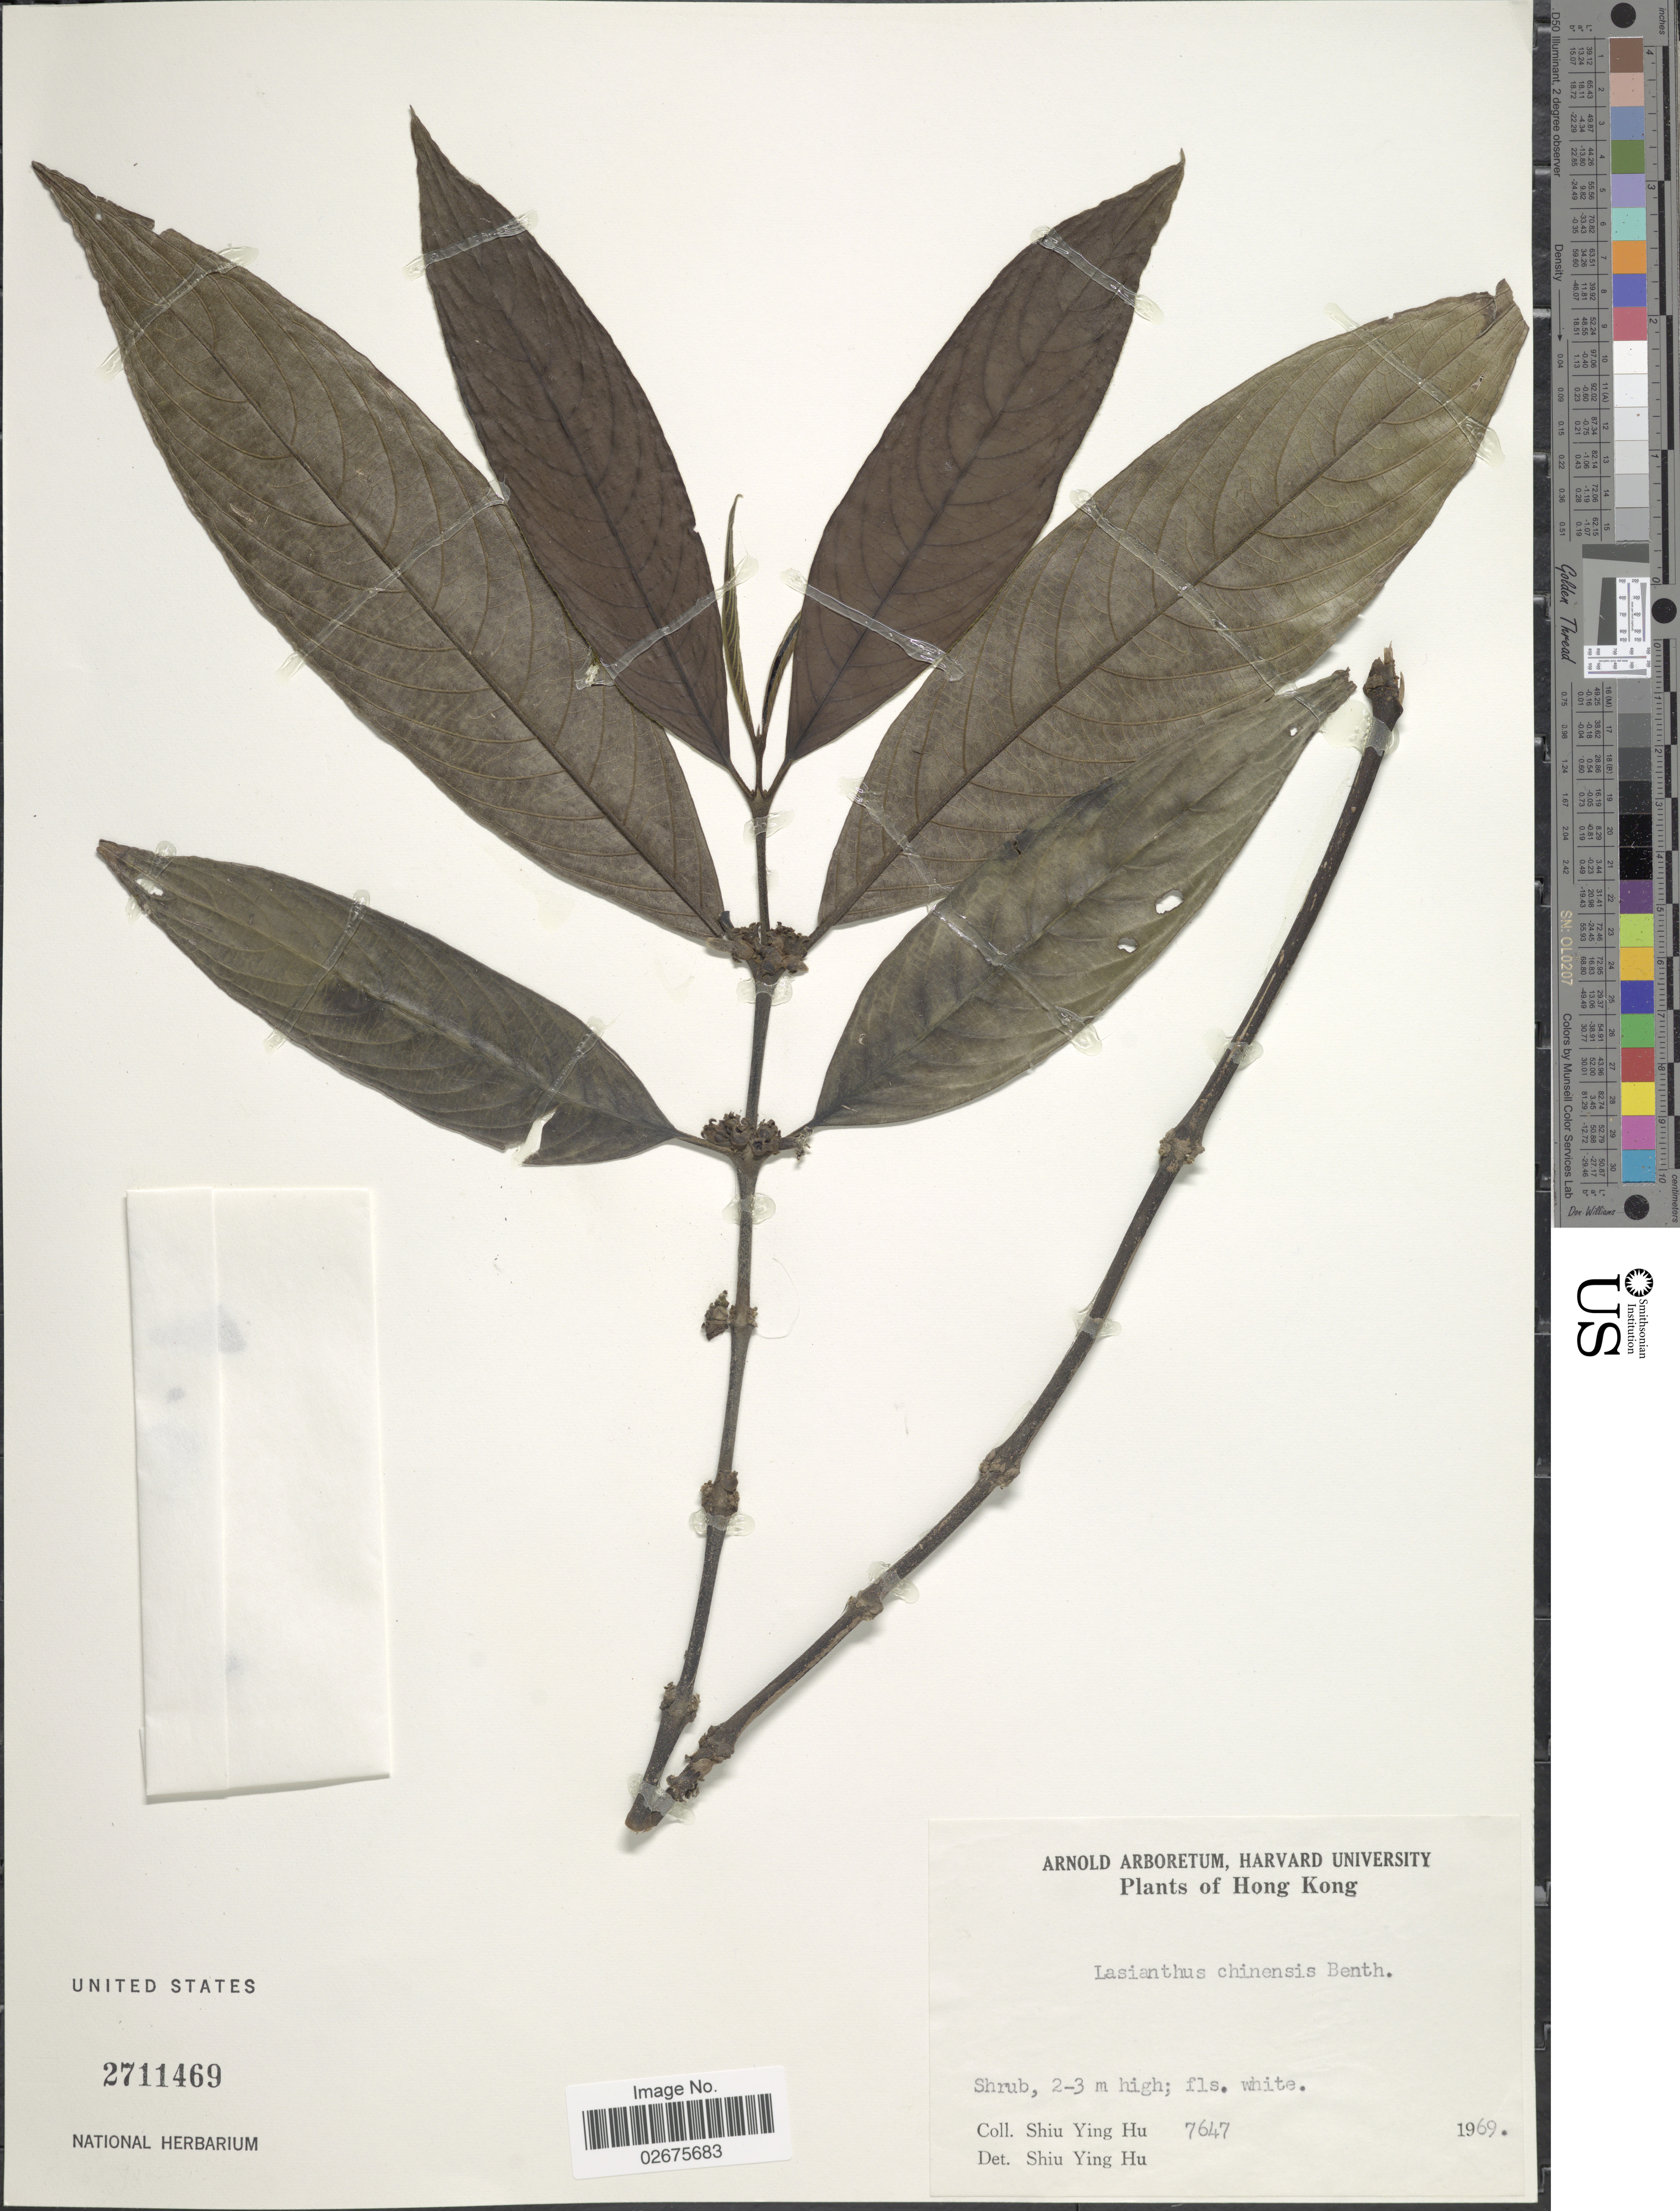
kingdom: Plantae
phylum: Tracheophyta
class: Magnoliopsida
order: Gentianales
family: Rubiaceae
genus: Lasianthus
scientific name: Lasianthus chinensis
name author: (Champ. ex Benth.) Benth.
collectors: S. Y. Hu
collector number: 7647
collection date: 1969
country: China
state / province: Hong Kong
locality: Hong Kong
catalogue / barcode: US 2711469